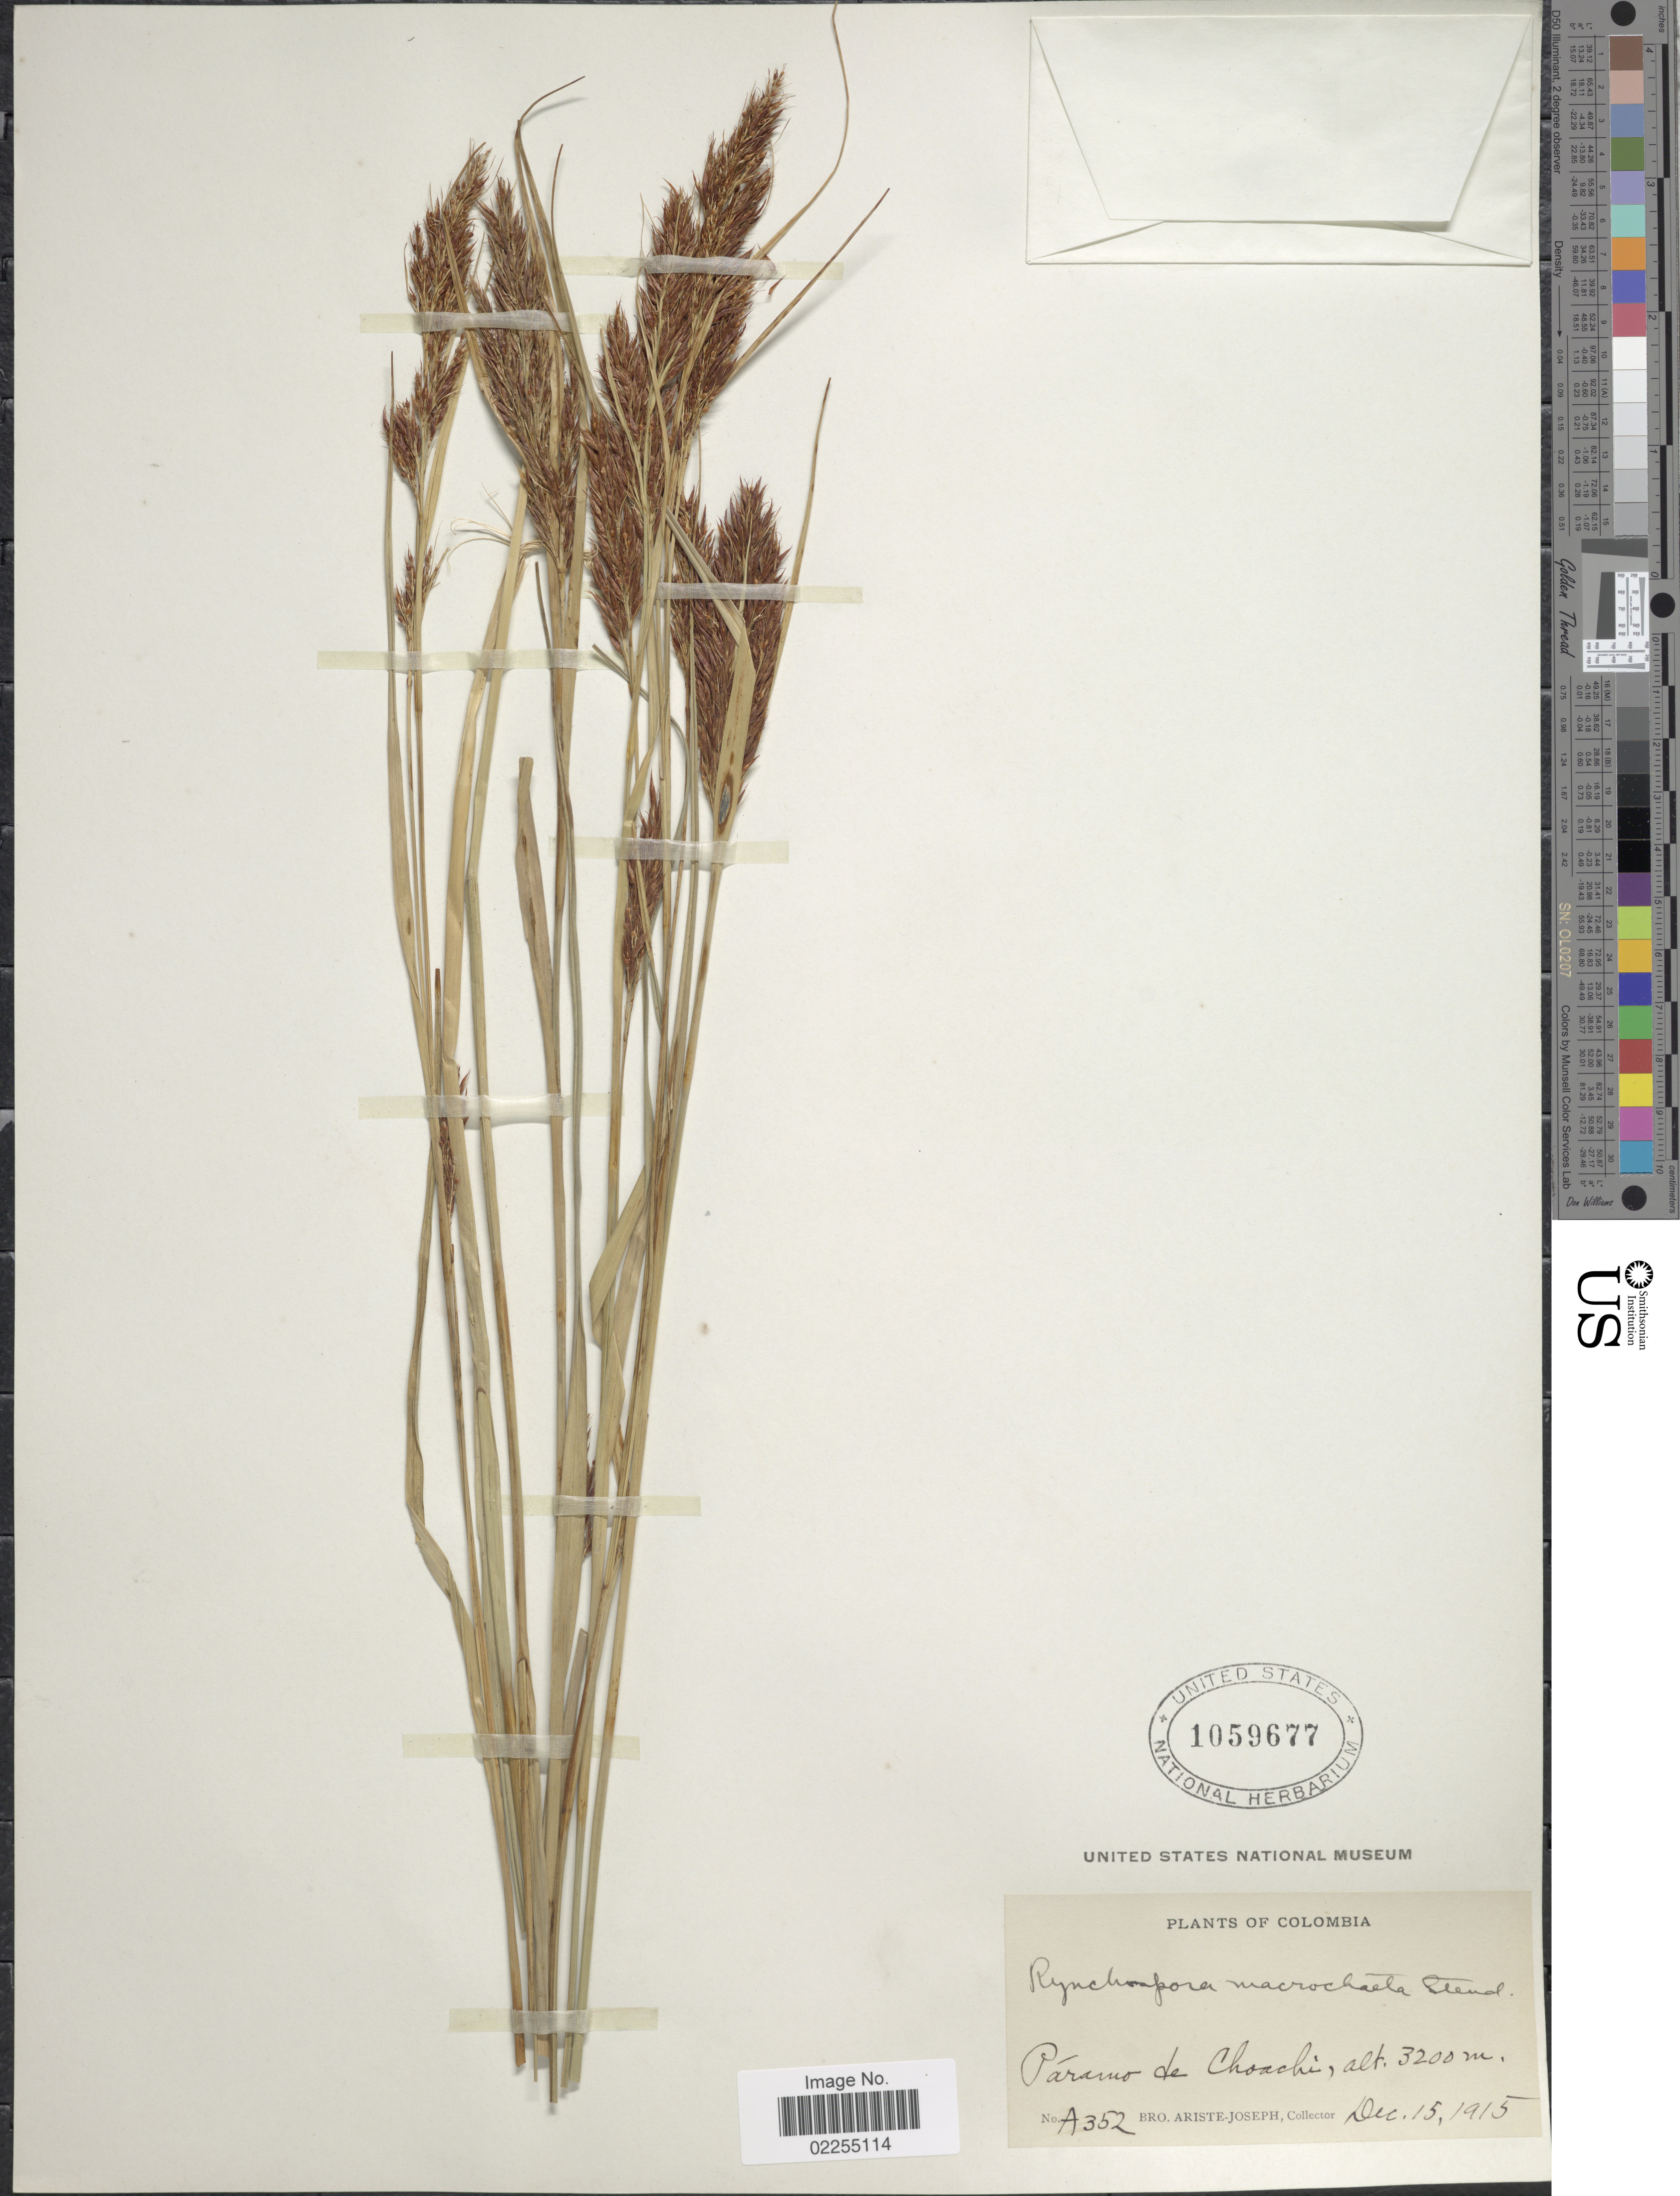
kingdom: Plantae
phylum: Tracheophyta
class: Liliopsida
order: Poales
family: Cyperaceae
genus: Rhynchospora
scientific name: Rhynchospora macrochaeta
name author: Steud. ex Boeckeler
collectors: Bro. Ariste-Joseph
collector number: A352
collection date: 1915-12-15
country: Colombia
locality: Paramo de Choachi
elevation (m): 3200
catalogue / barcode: US 1059677